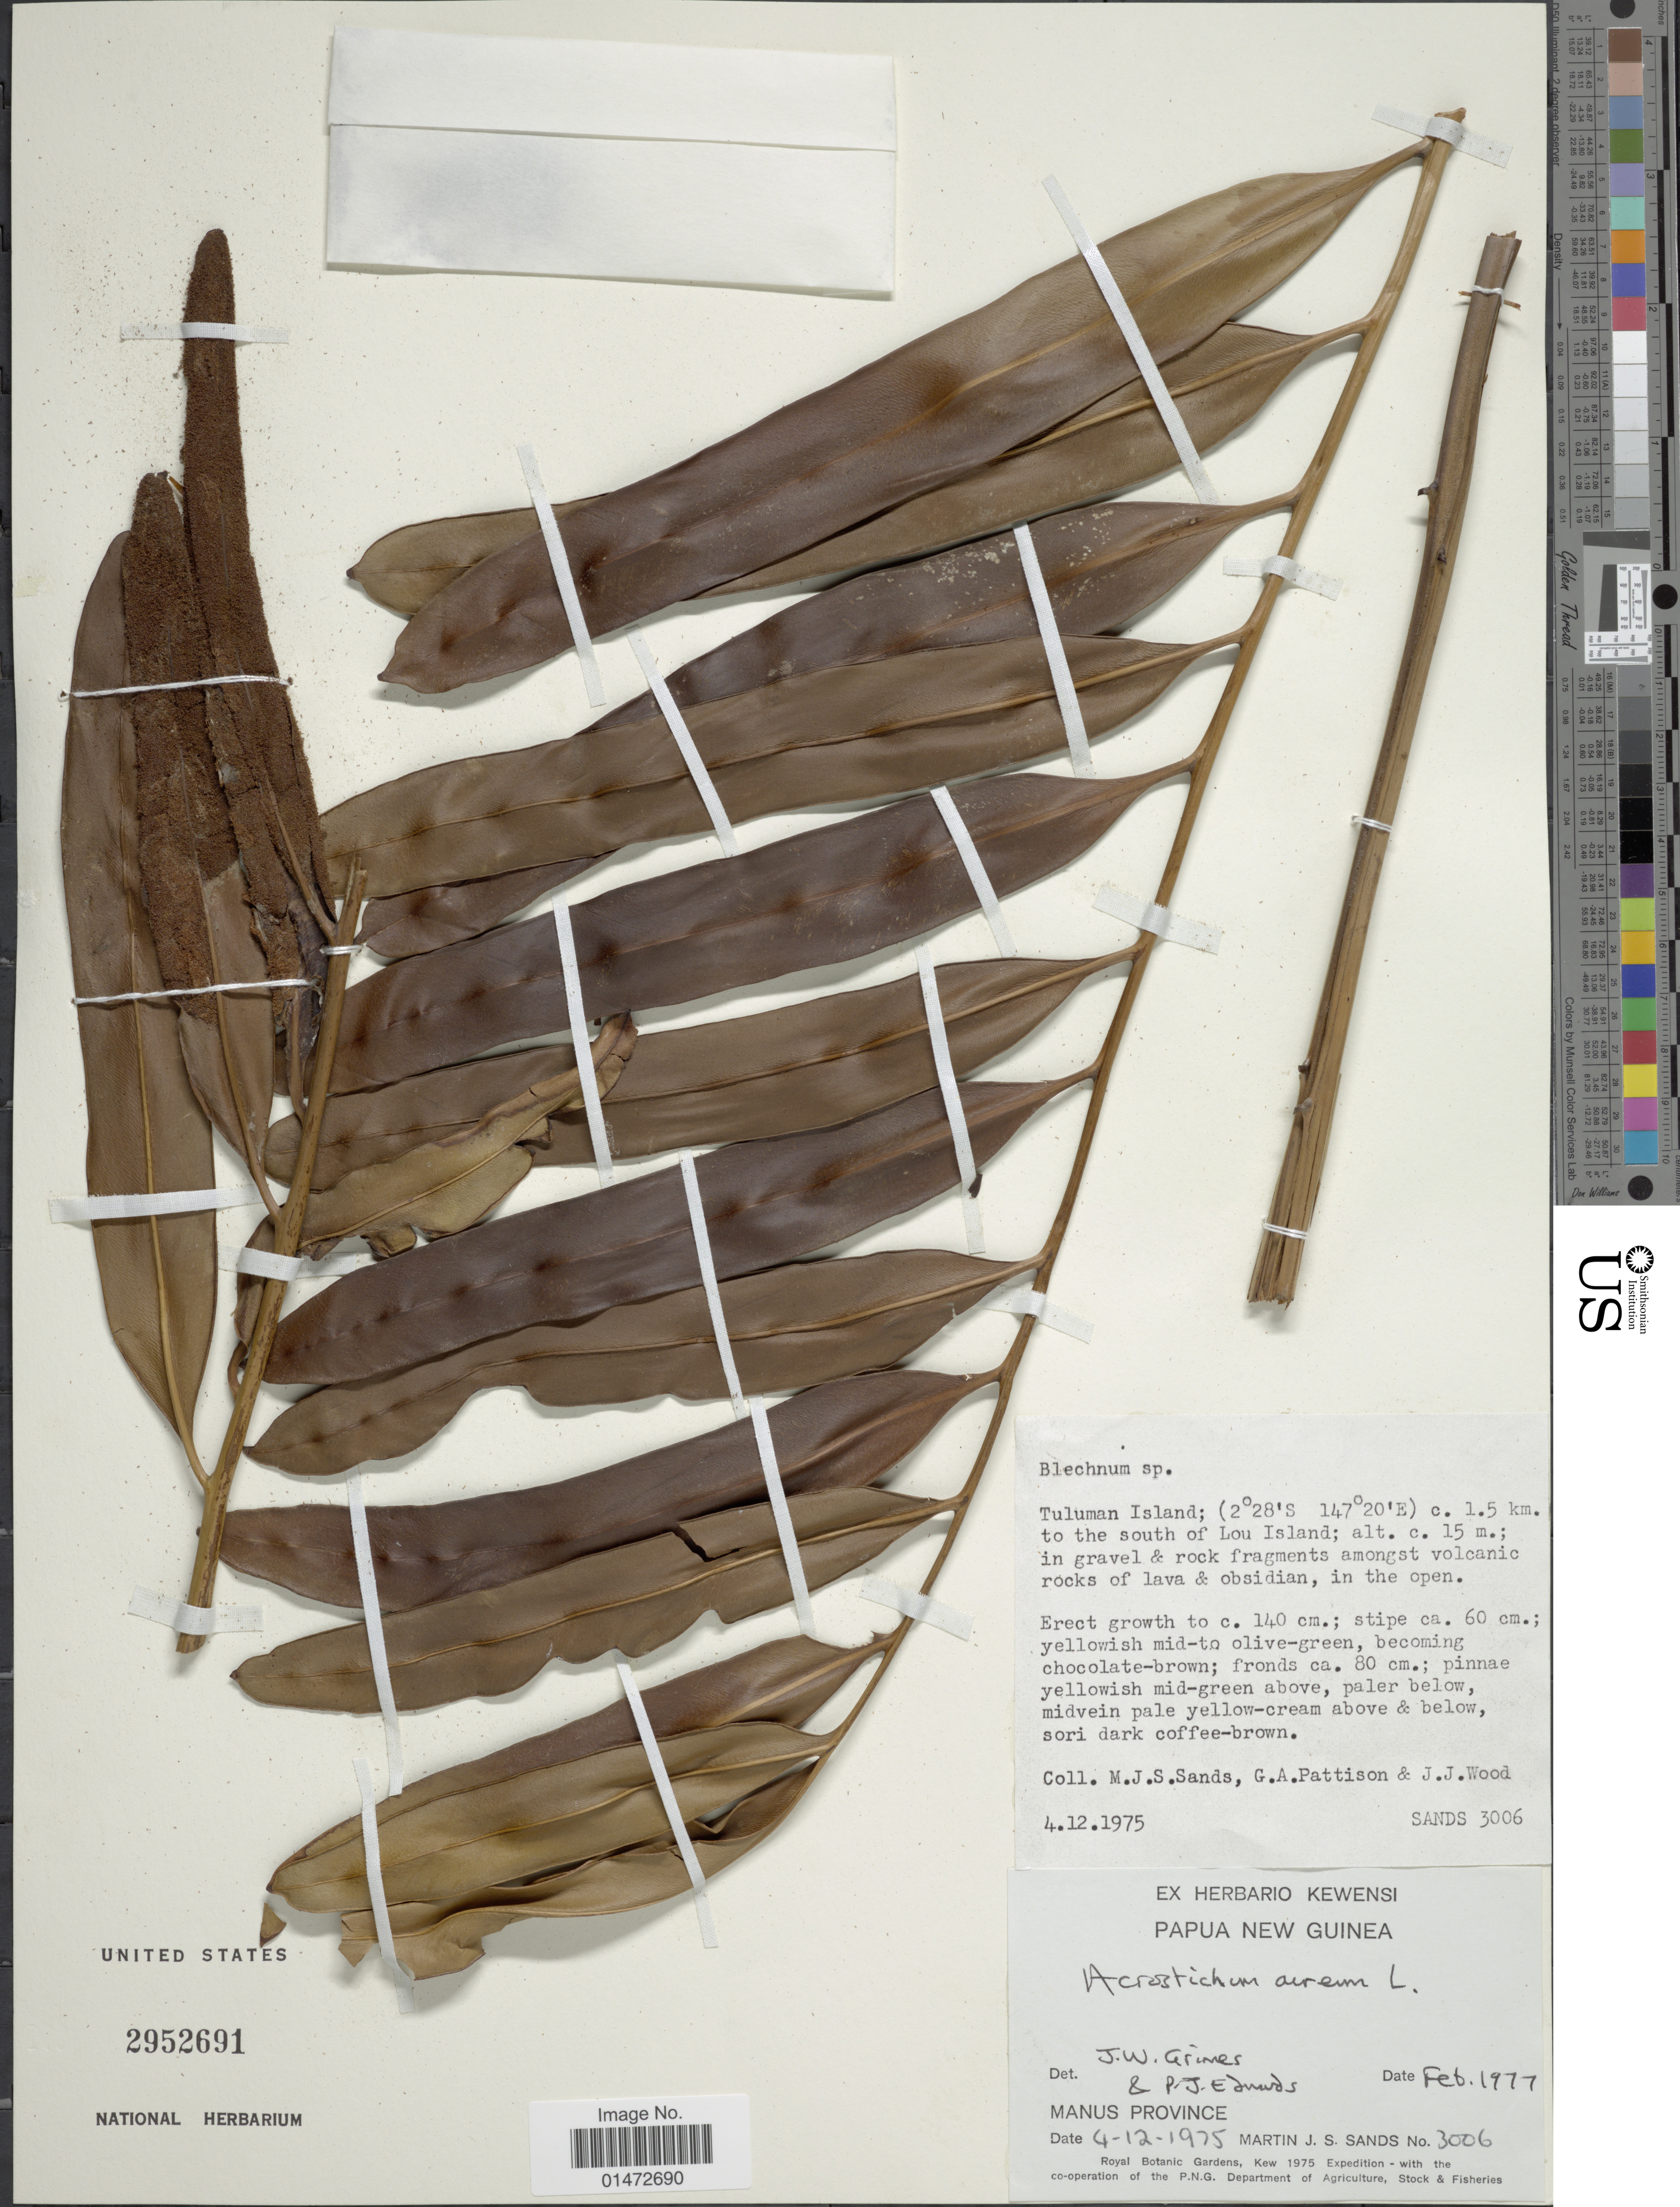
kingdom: Plantae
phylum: Tracheophyta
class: Polypodiopsida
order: Polypodiales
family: Pteridaceae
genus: Acrostichum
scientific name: Acrostichum aureum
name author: L.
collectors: M. Sands, G. Pattison & J. Wood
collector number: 3006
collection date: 1975-12-04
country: Papua New Guinea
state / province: Manus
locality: Tuluman Island; c. 1.5 km. to the south of Lou Island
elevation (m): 15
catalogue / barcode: US 2952691